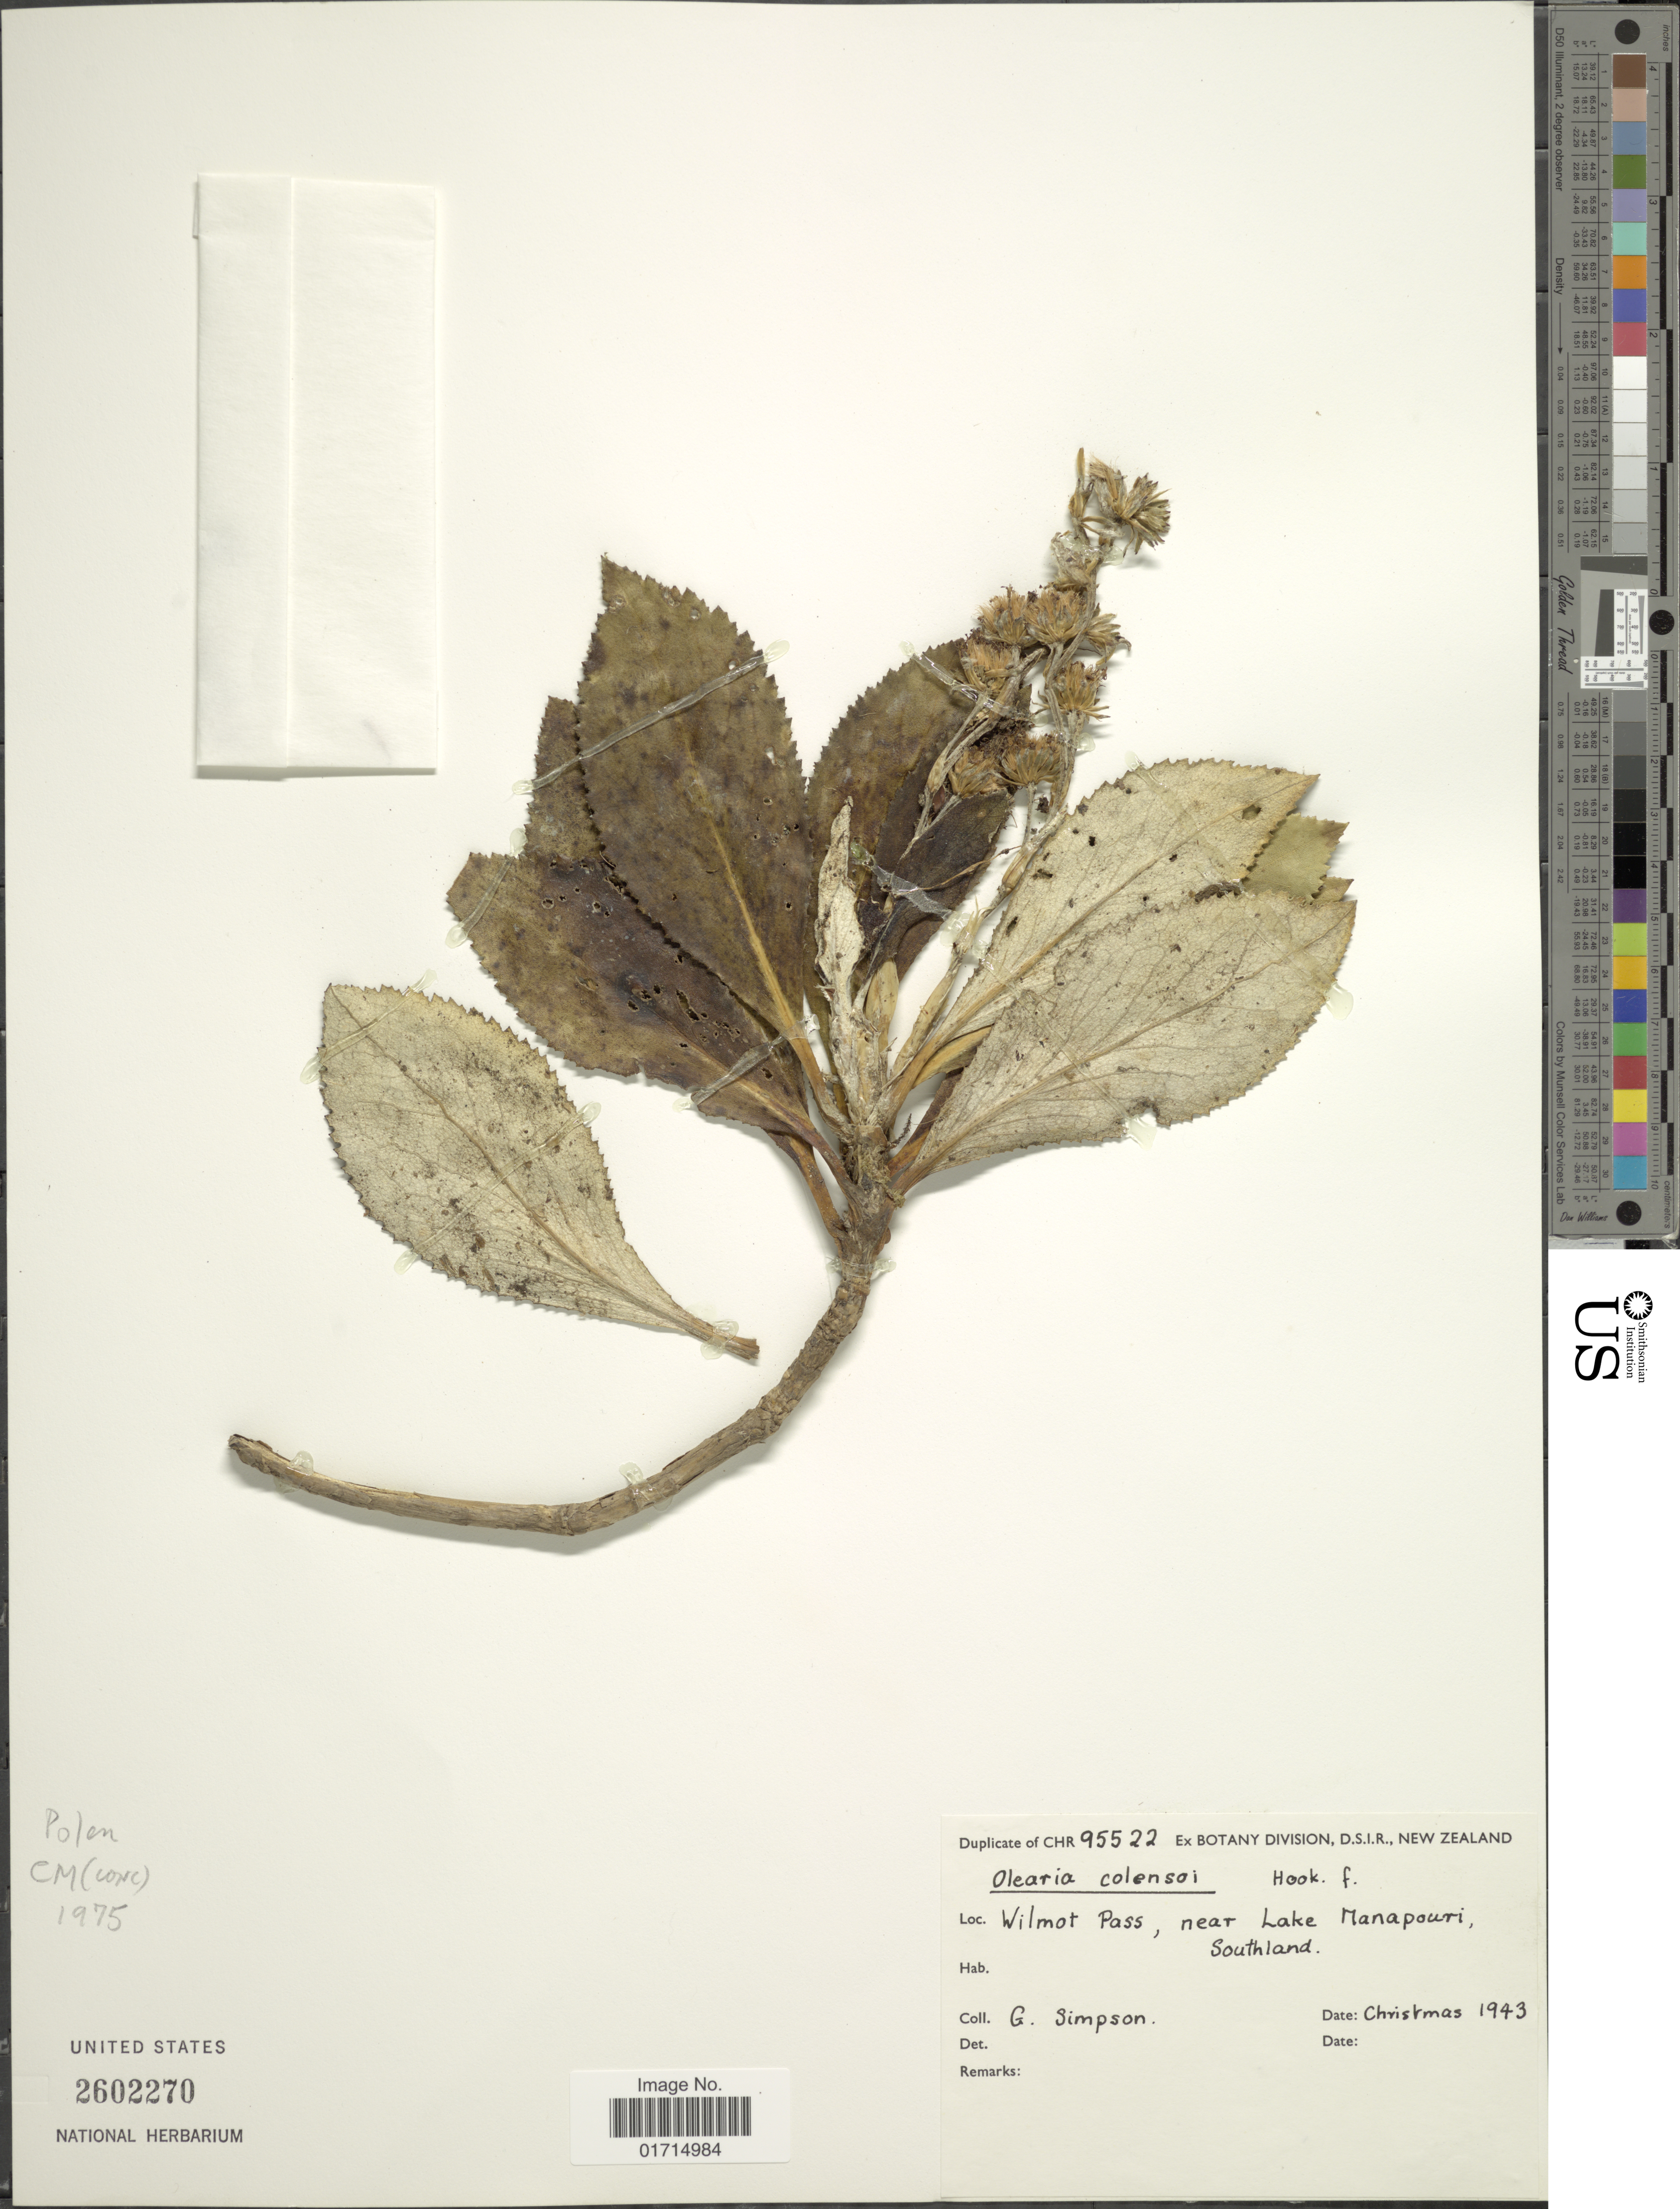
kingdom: Plantae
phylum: Tracheophyta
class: Magnoliopsida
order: Asterales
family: Asteraceae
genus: Olearia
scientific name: Olearia colensoi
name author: Hook. f.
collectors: G. Simpson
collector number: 95522?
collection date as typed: Christmas 1943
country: New Zealand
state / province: Southland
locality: Wilmot Pass, near Lake Manapouri, Southland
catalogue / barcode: US 2602270